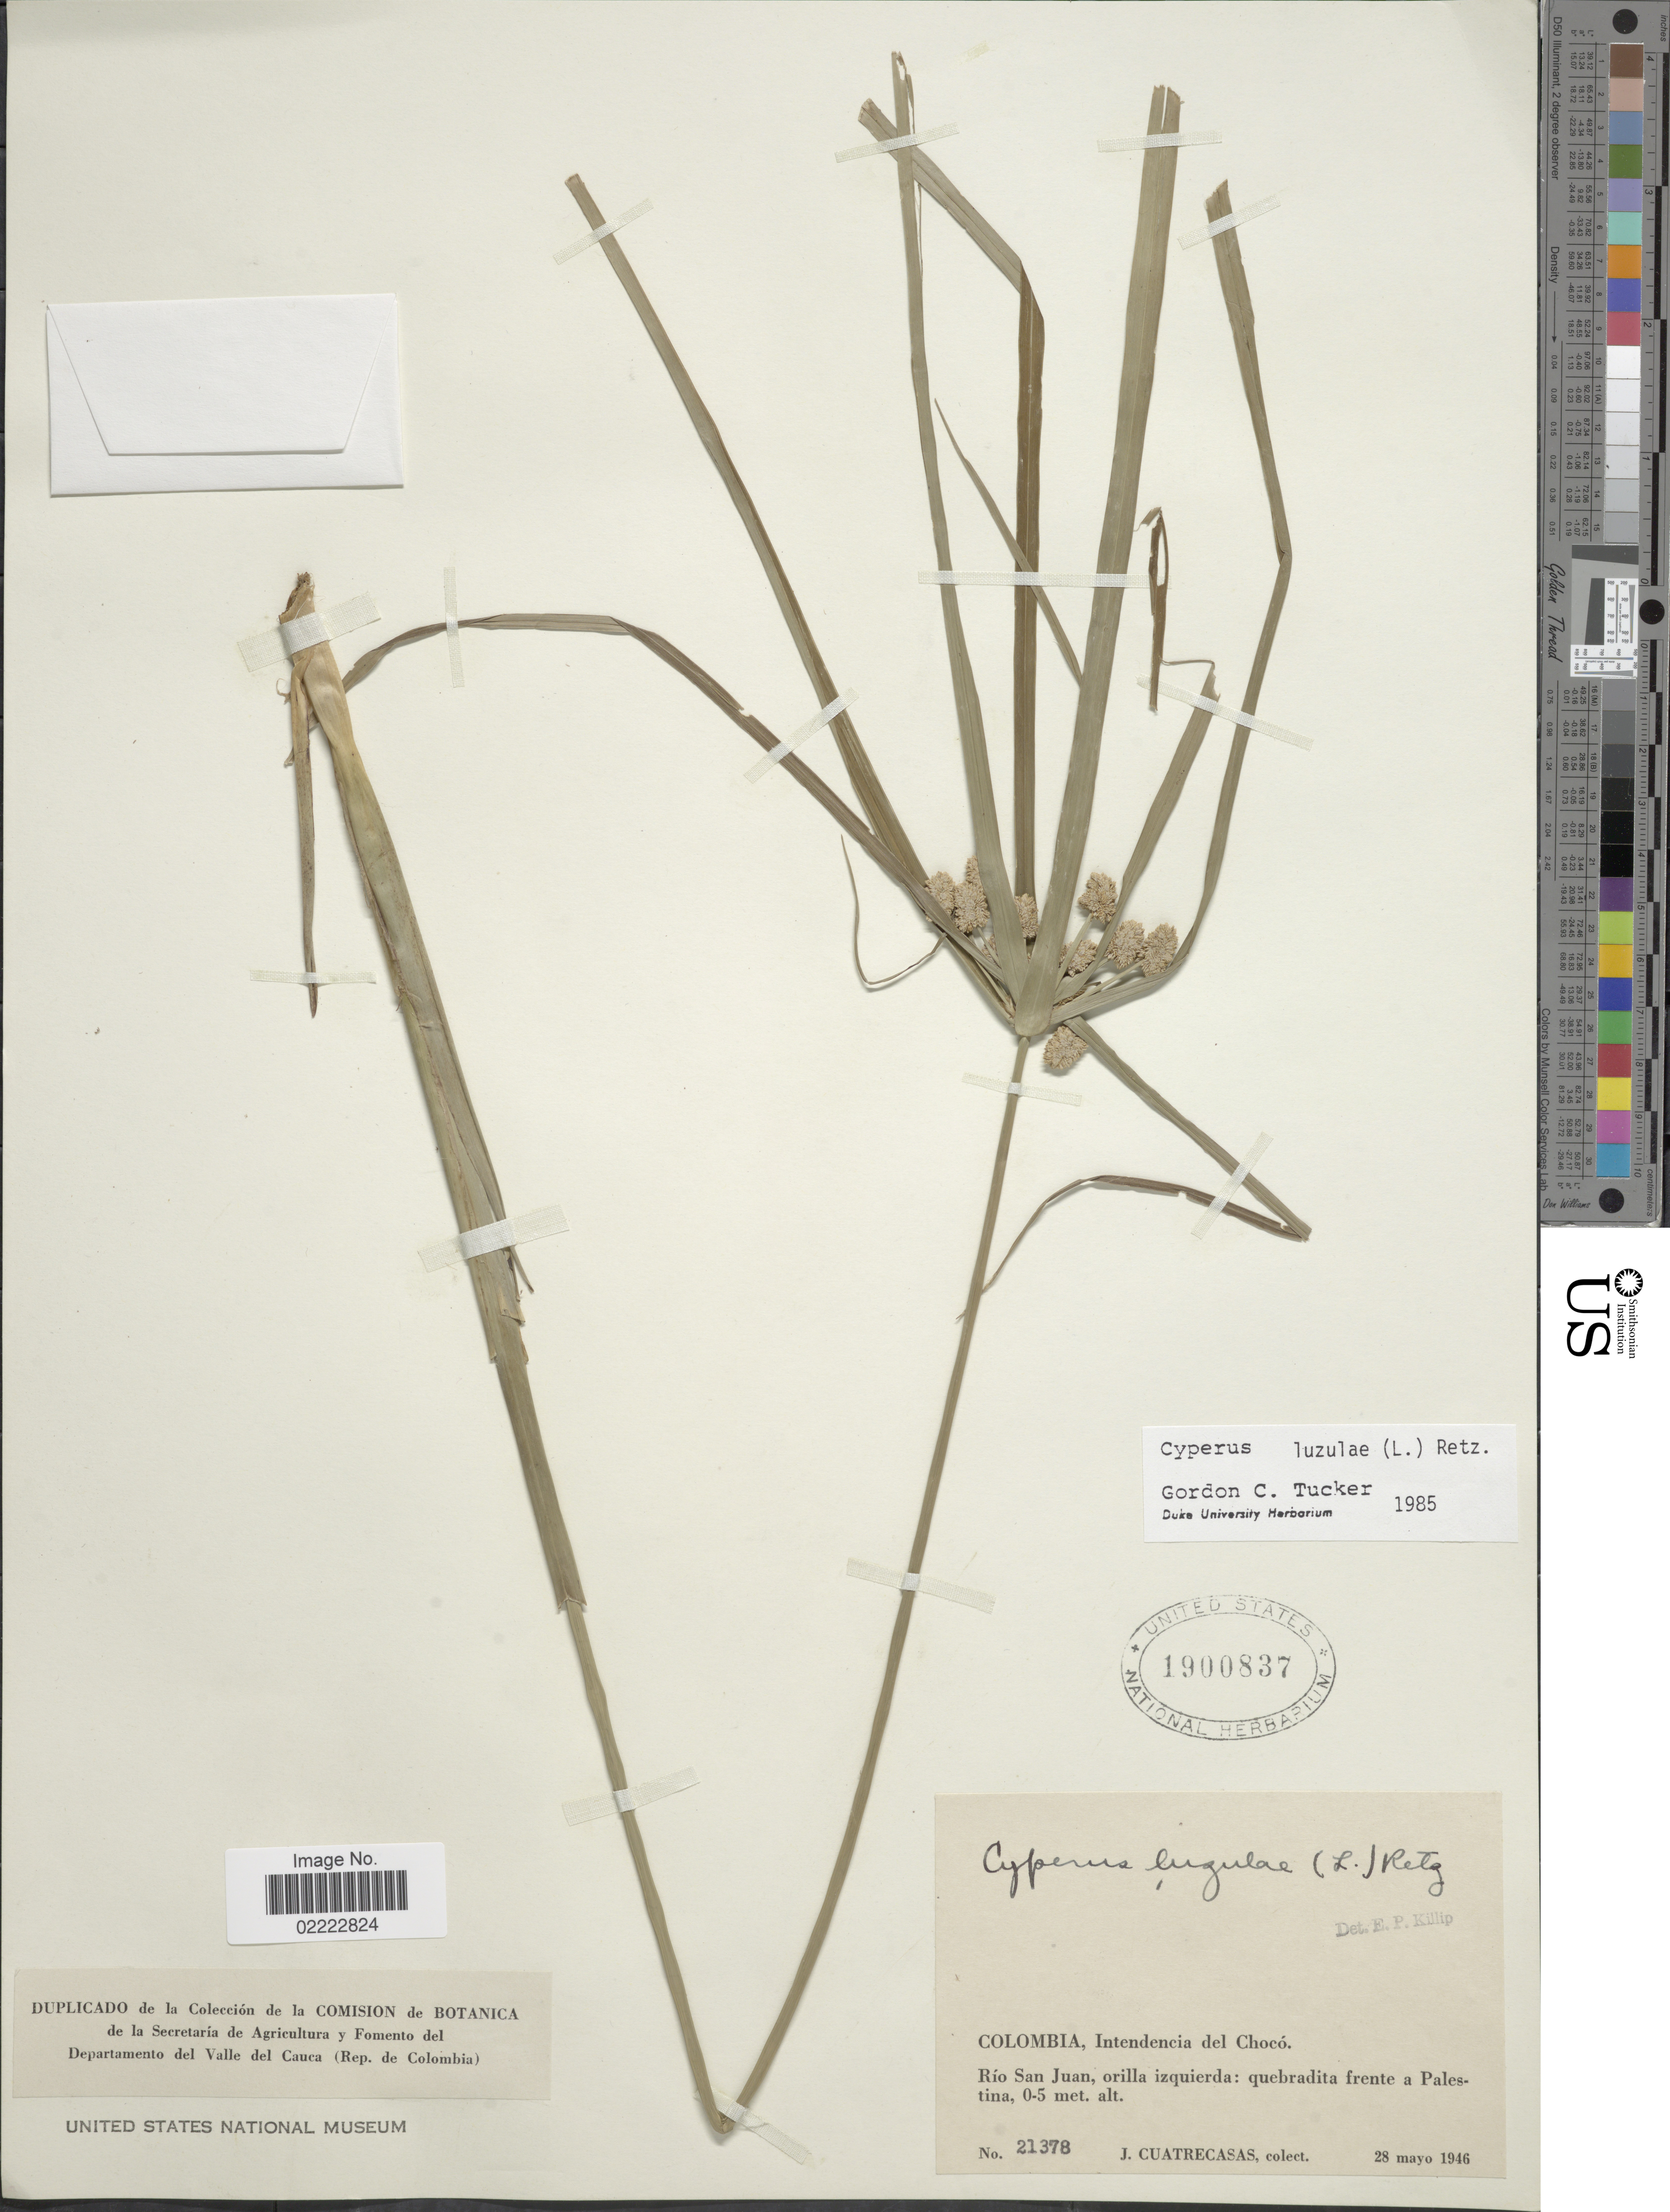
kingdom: Plantae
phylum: Tracheophyta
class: Liliopsida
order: Poales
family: Cyperaceae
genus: Cyperus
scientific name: Cyperus luzulae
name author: (L.) Rottb. ex Retz.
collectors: J. Cuatrecasas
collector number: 21378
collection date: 1946-05-28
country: Colombia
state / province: Chocó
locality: Intendencia del Chocó. Rio San Juan, orilla izquierda: quebradita frente a Palestina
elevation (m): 0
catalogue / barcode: US 1900837